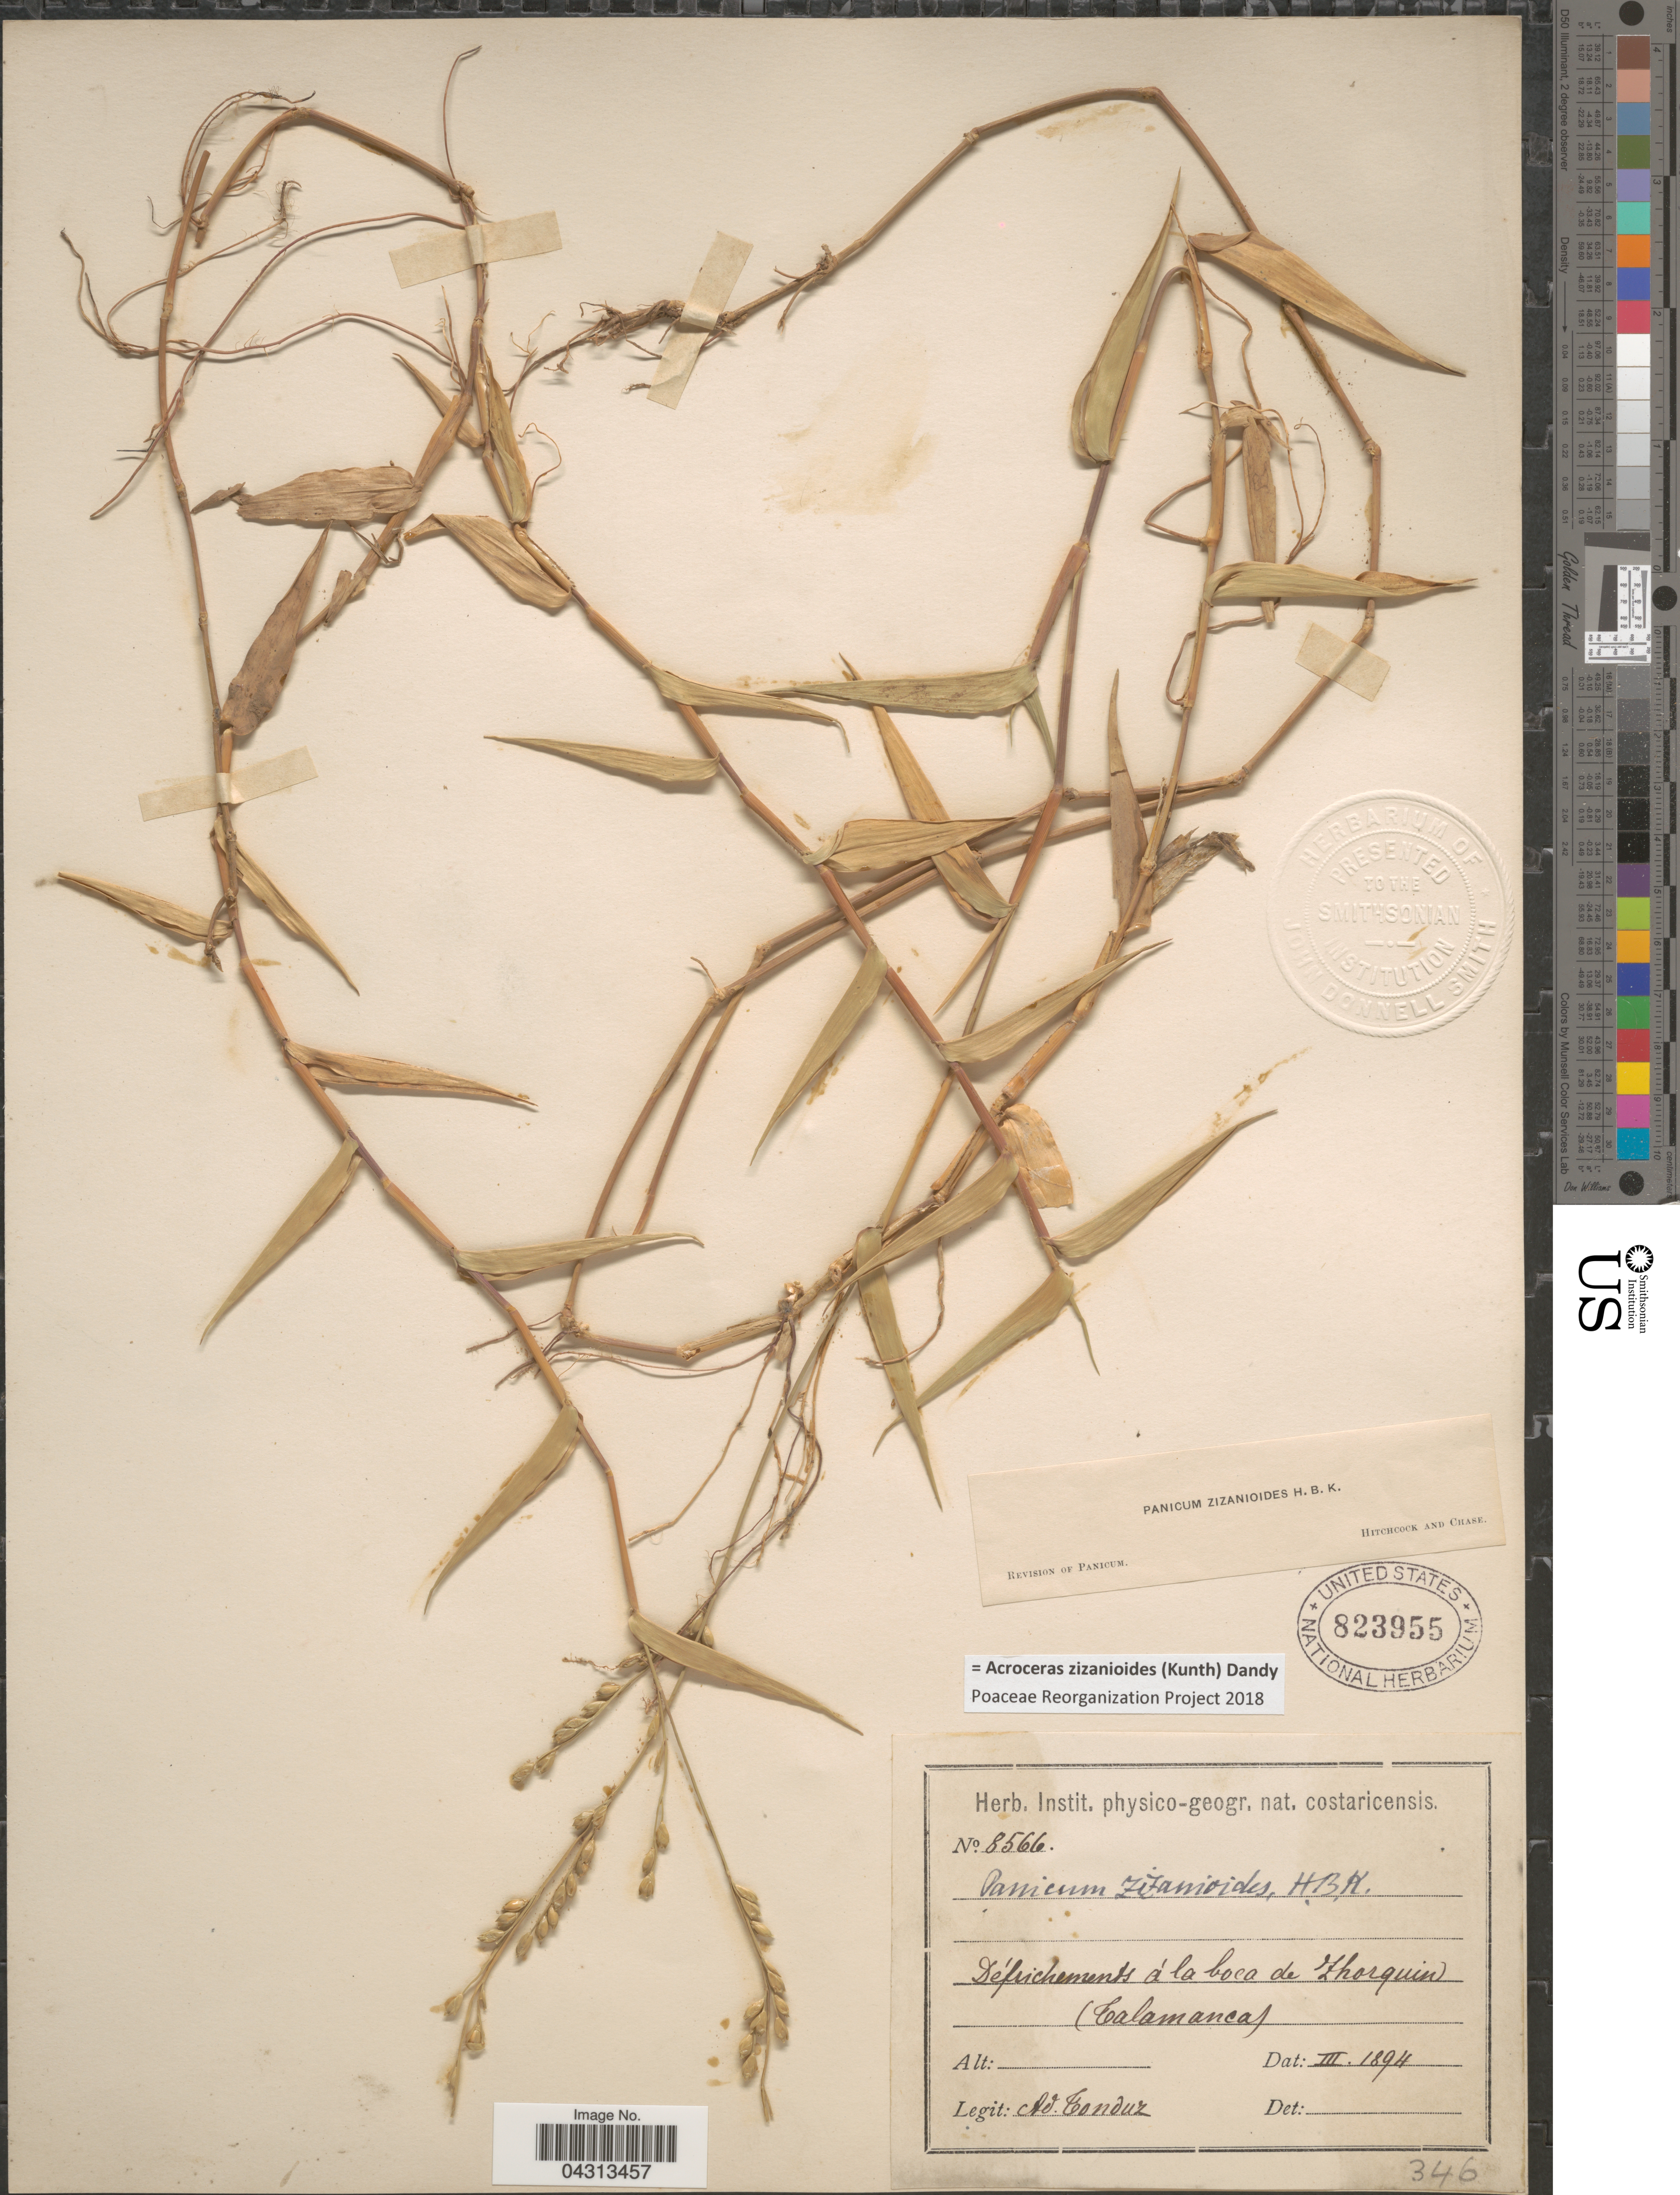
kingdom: Plantae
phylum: Tracheophyta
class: Liliopsida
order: Poales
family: Poaceae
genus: Acroceras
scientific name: Acroceras zizanioides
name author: (Kunth) Dandy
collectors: A. Tonduz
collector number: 8566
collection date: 1894-03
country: Costa Rica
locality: Défrichements á la boca de Zhorquin (Talamanca).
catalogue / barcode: US 823955